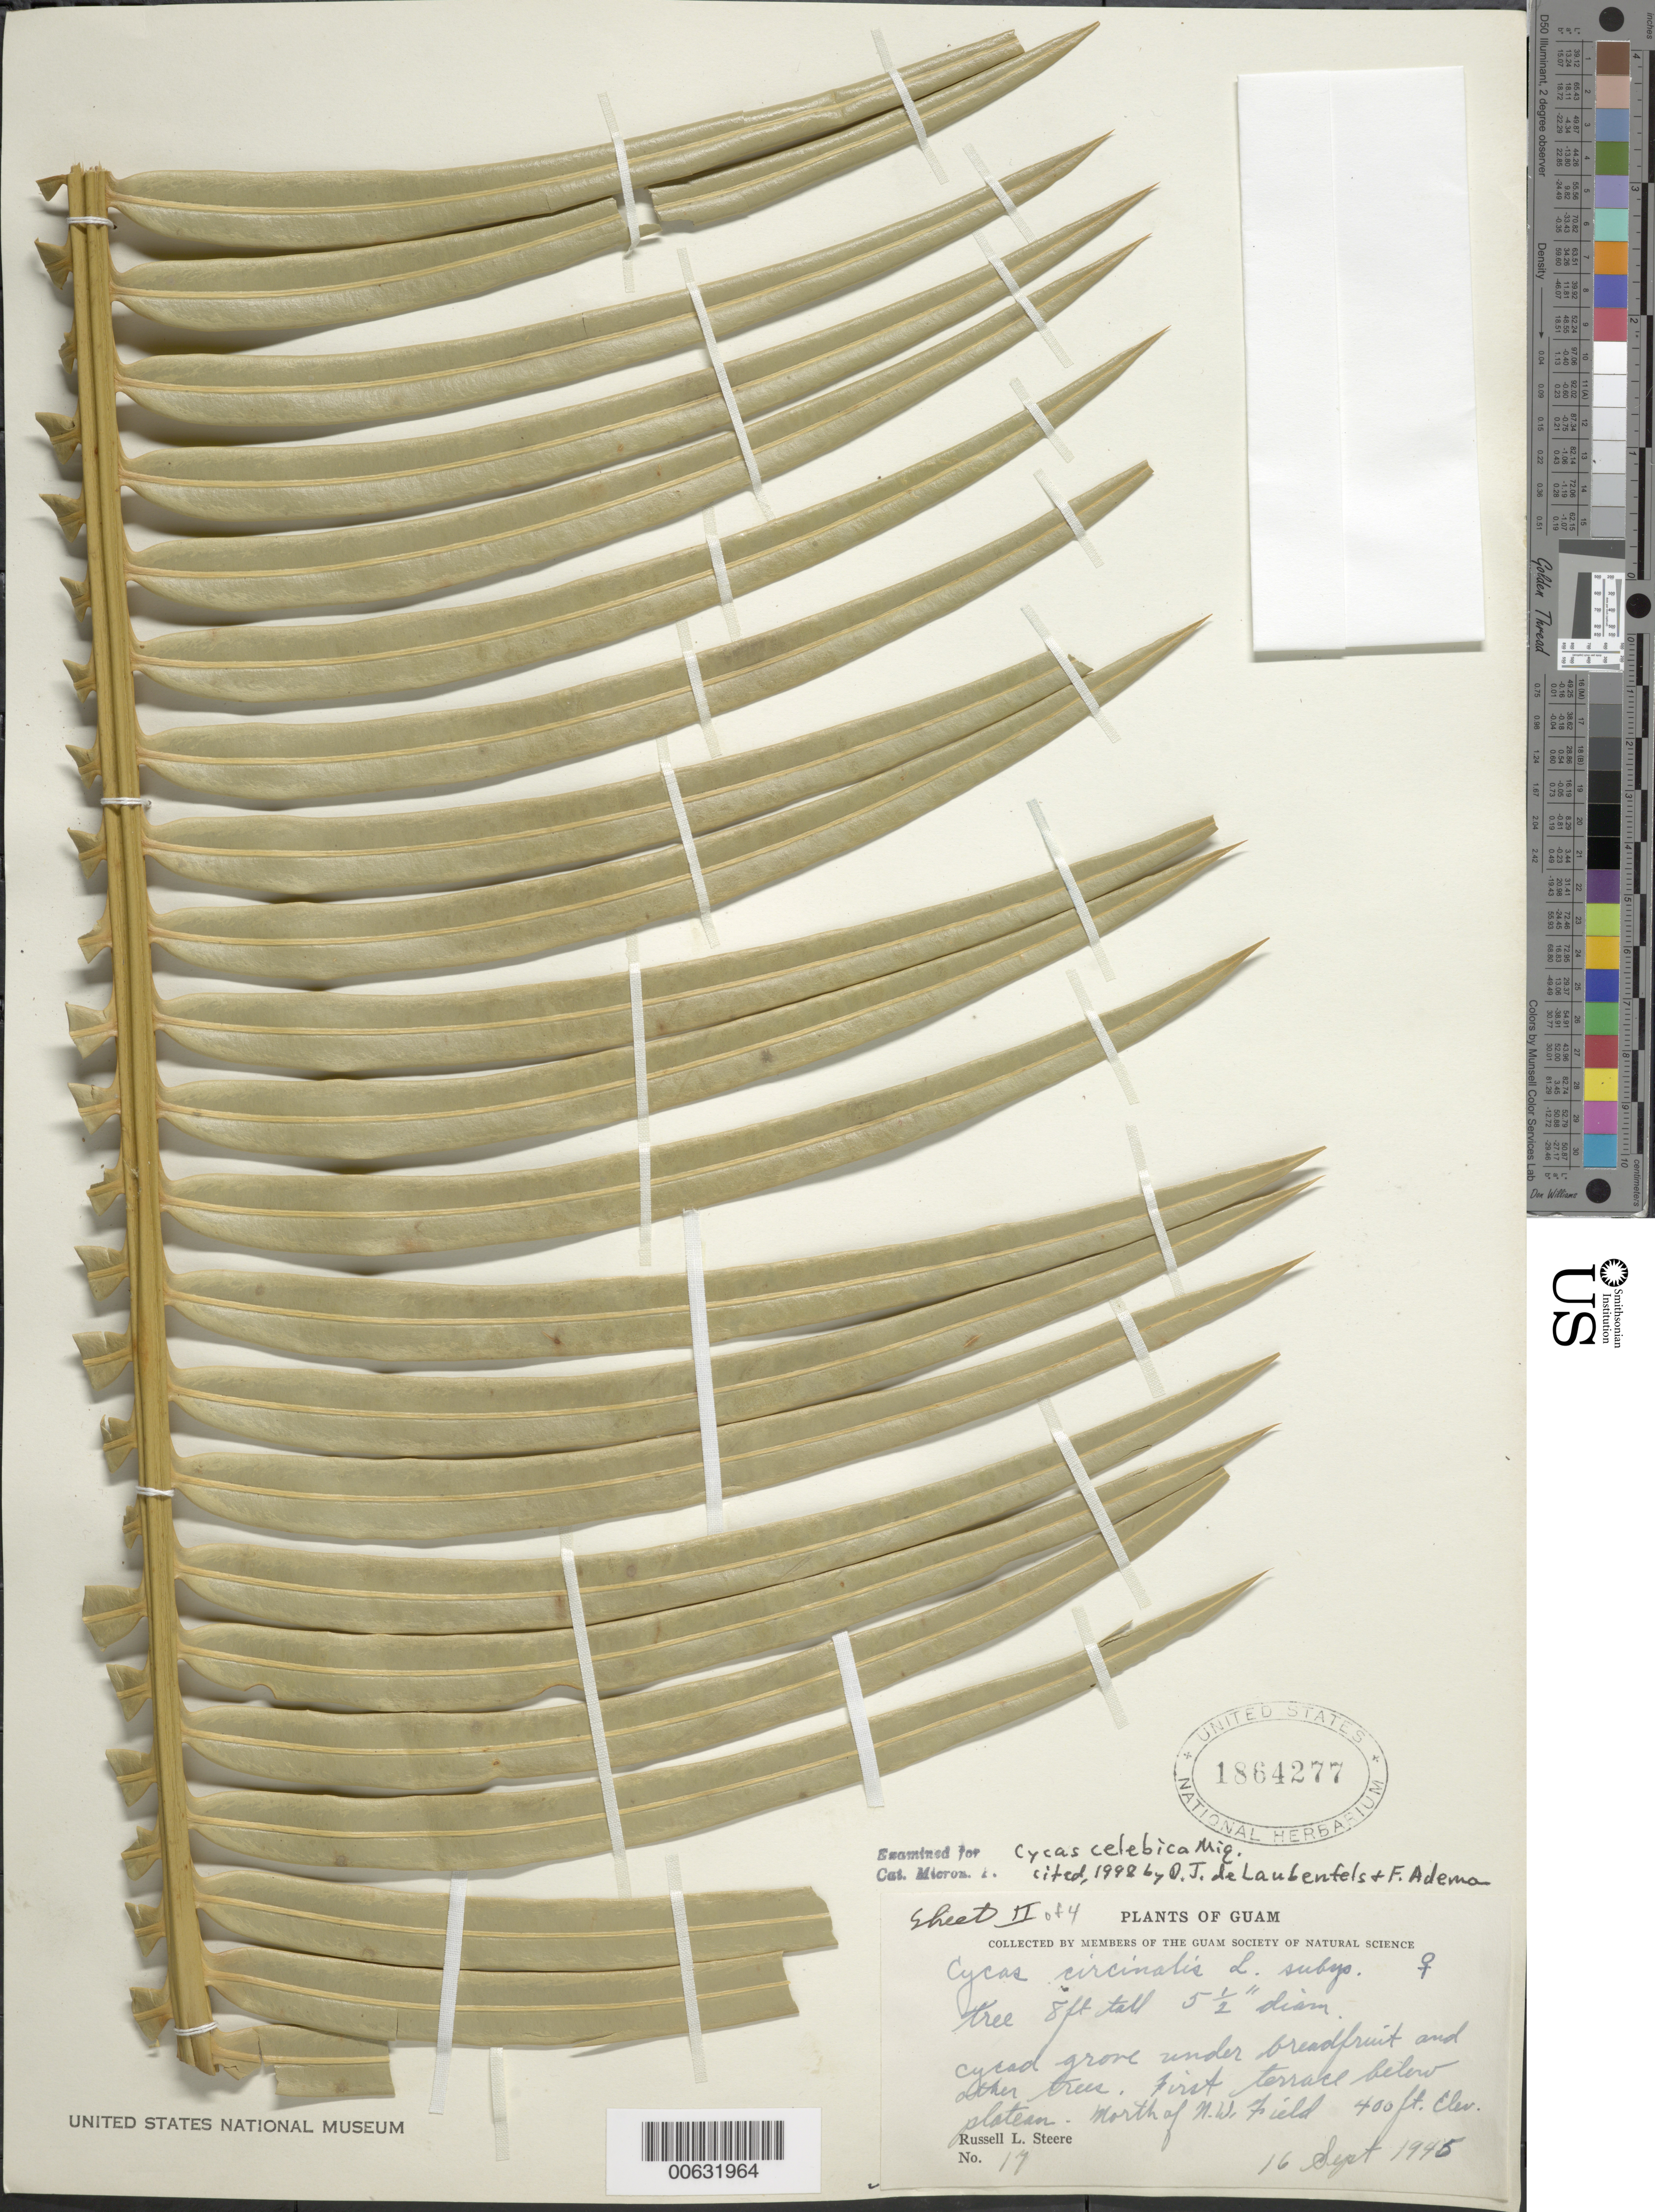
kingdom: Plantae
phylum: Tracheophyta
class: Cycadopsida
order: Cycadales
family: Cycadaceae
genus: Cycas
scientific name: Cycas celebica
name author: Miq.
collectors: R. L. Steere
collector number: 17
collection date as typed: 16 Sep 1945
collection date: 1945-09-16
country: Guam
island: Guam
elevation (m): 122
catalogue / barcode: US 1864277